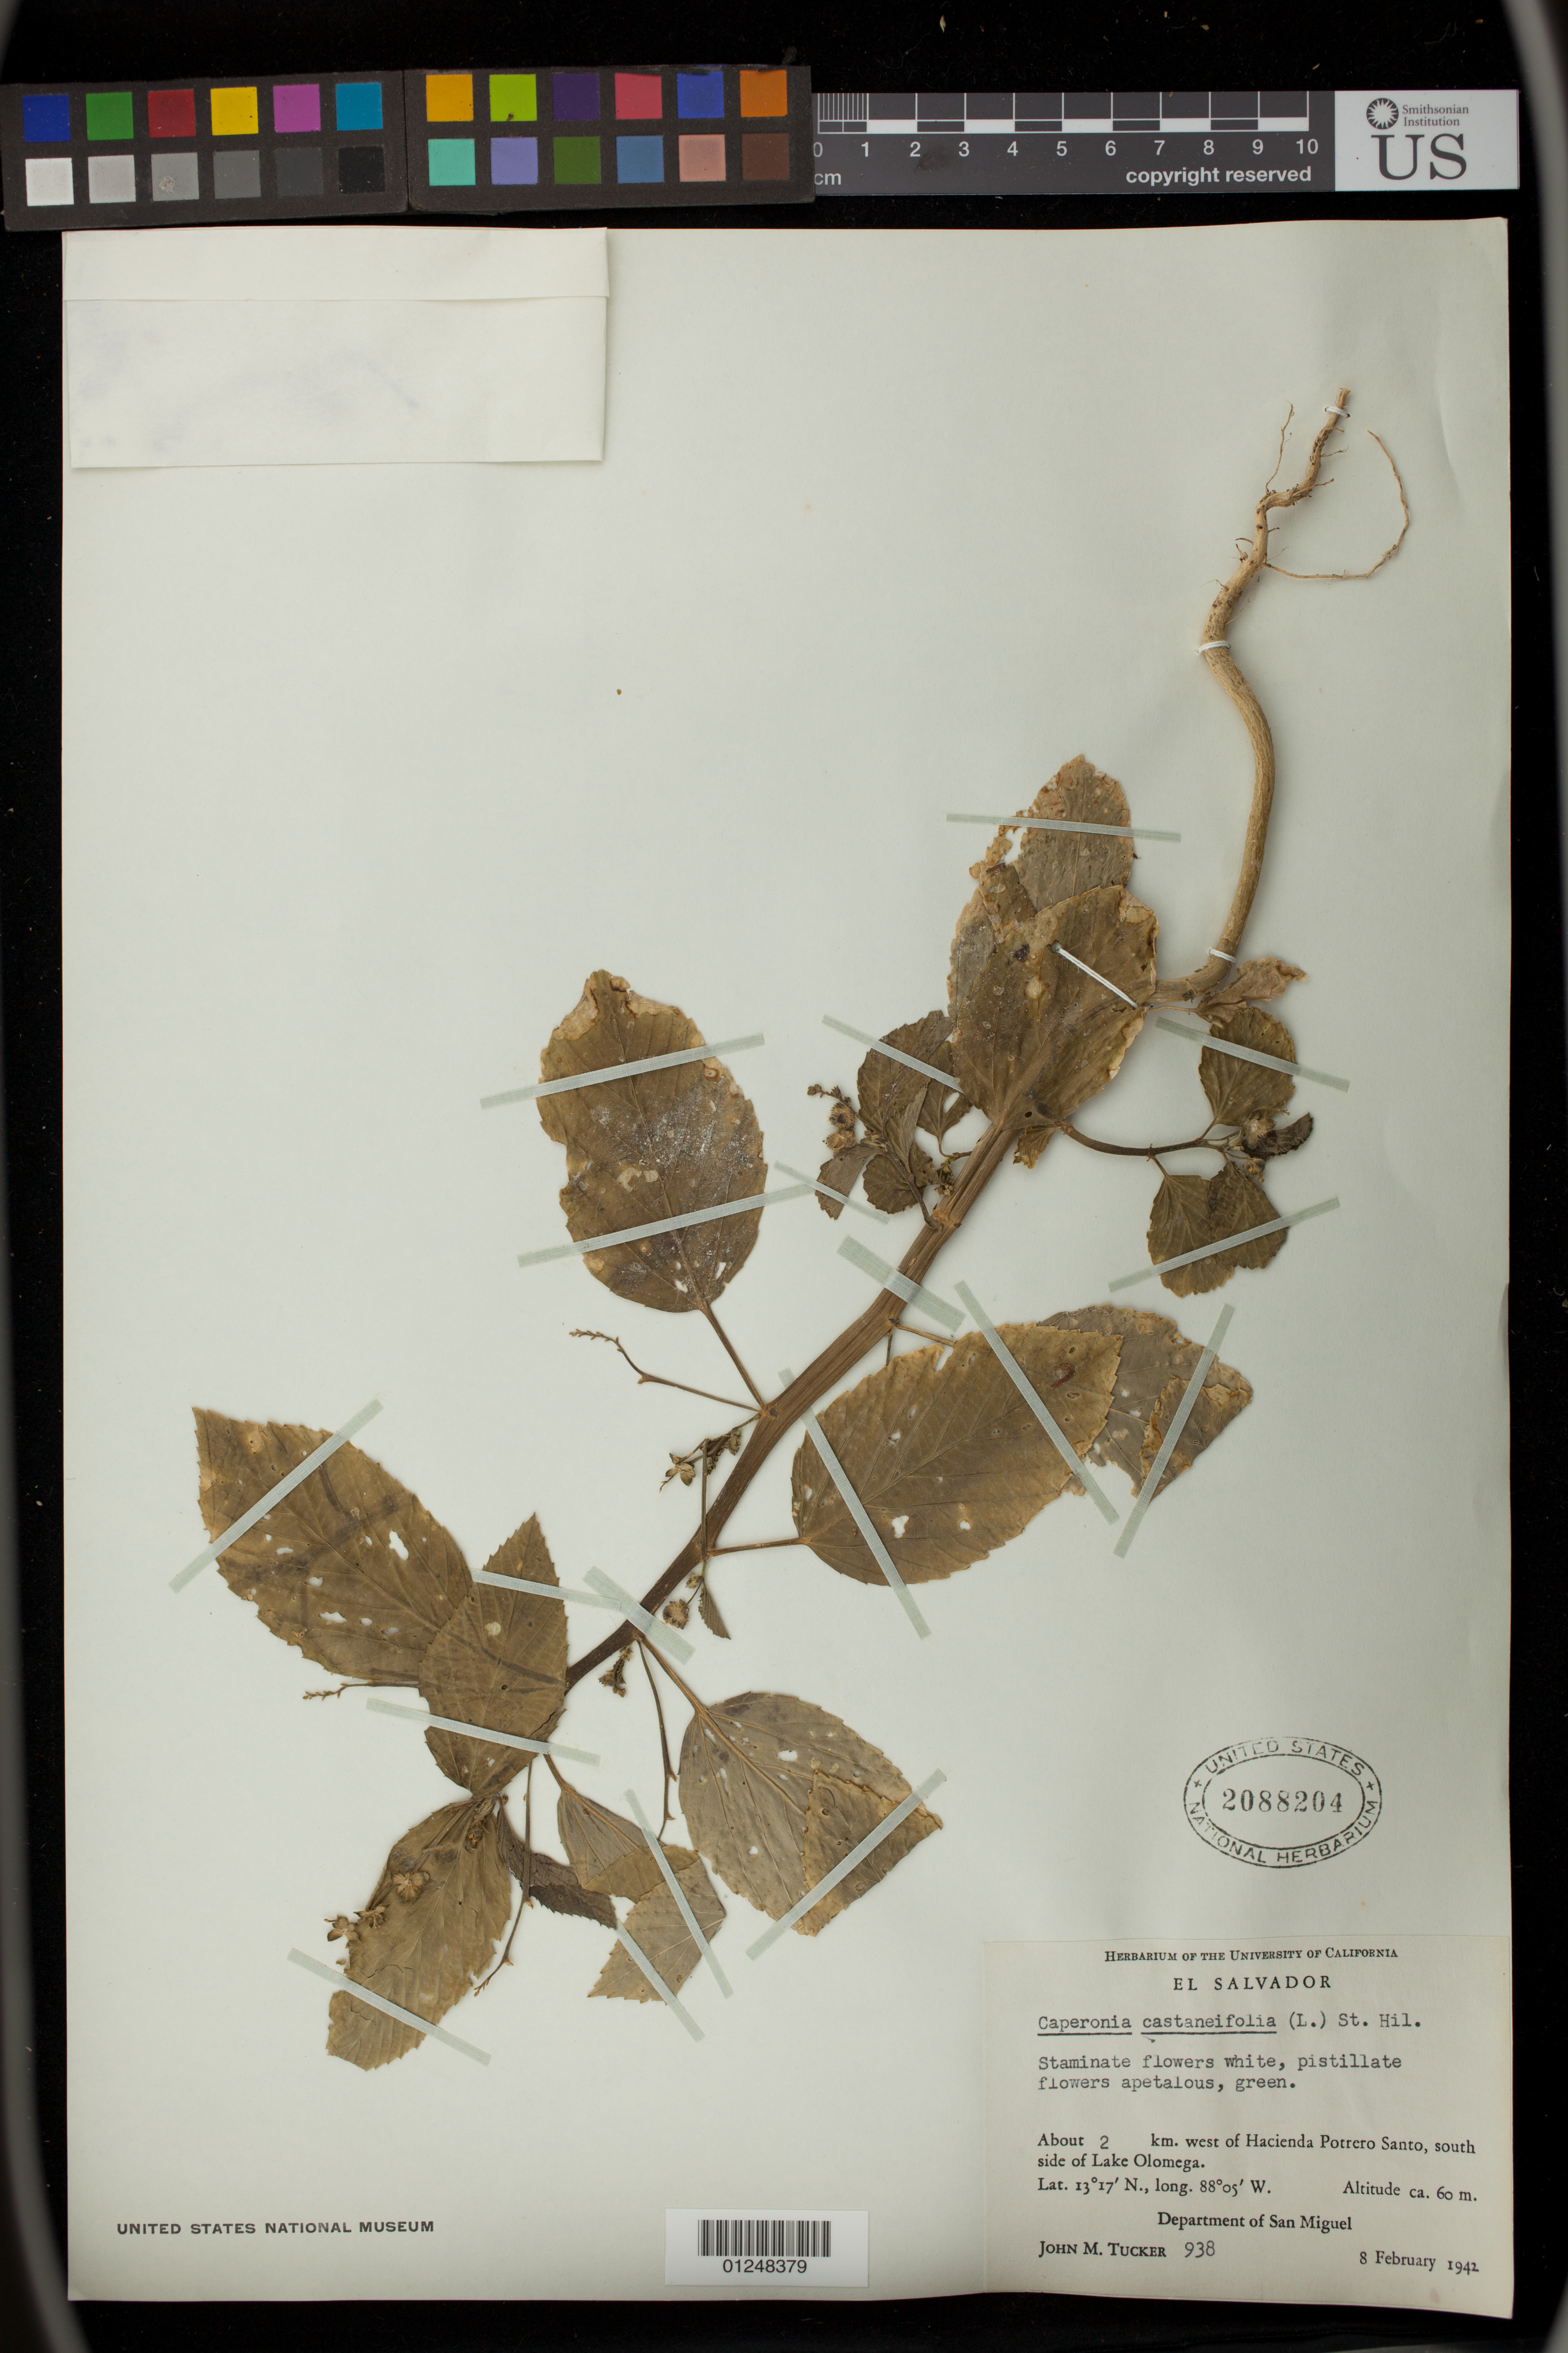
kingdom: Plantae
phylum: Tracheophyta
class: Magnoliopsida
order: Malpighiales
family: Euphorbiaceae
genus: Caperonia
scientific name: Caperonia castaneifolia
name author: (L.) A. St.-Hil.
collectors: J. M. Tucker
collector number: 938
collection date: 1942-02-08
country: El Salvador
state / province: San Miguel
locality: About 2 km. west of Hacienda Potrero Santo, south side of Lake Olomega.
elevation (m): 60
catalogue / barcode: US 2088204